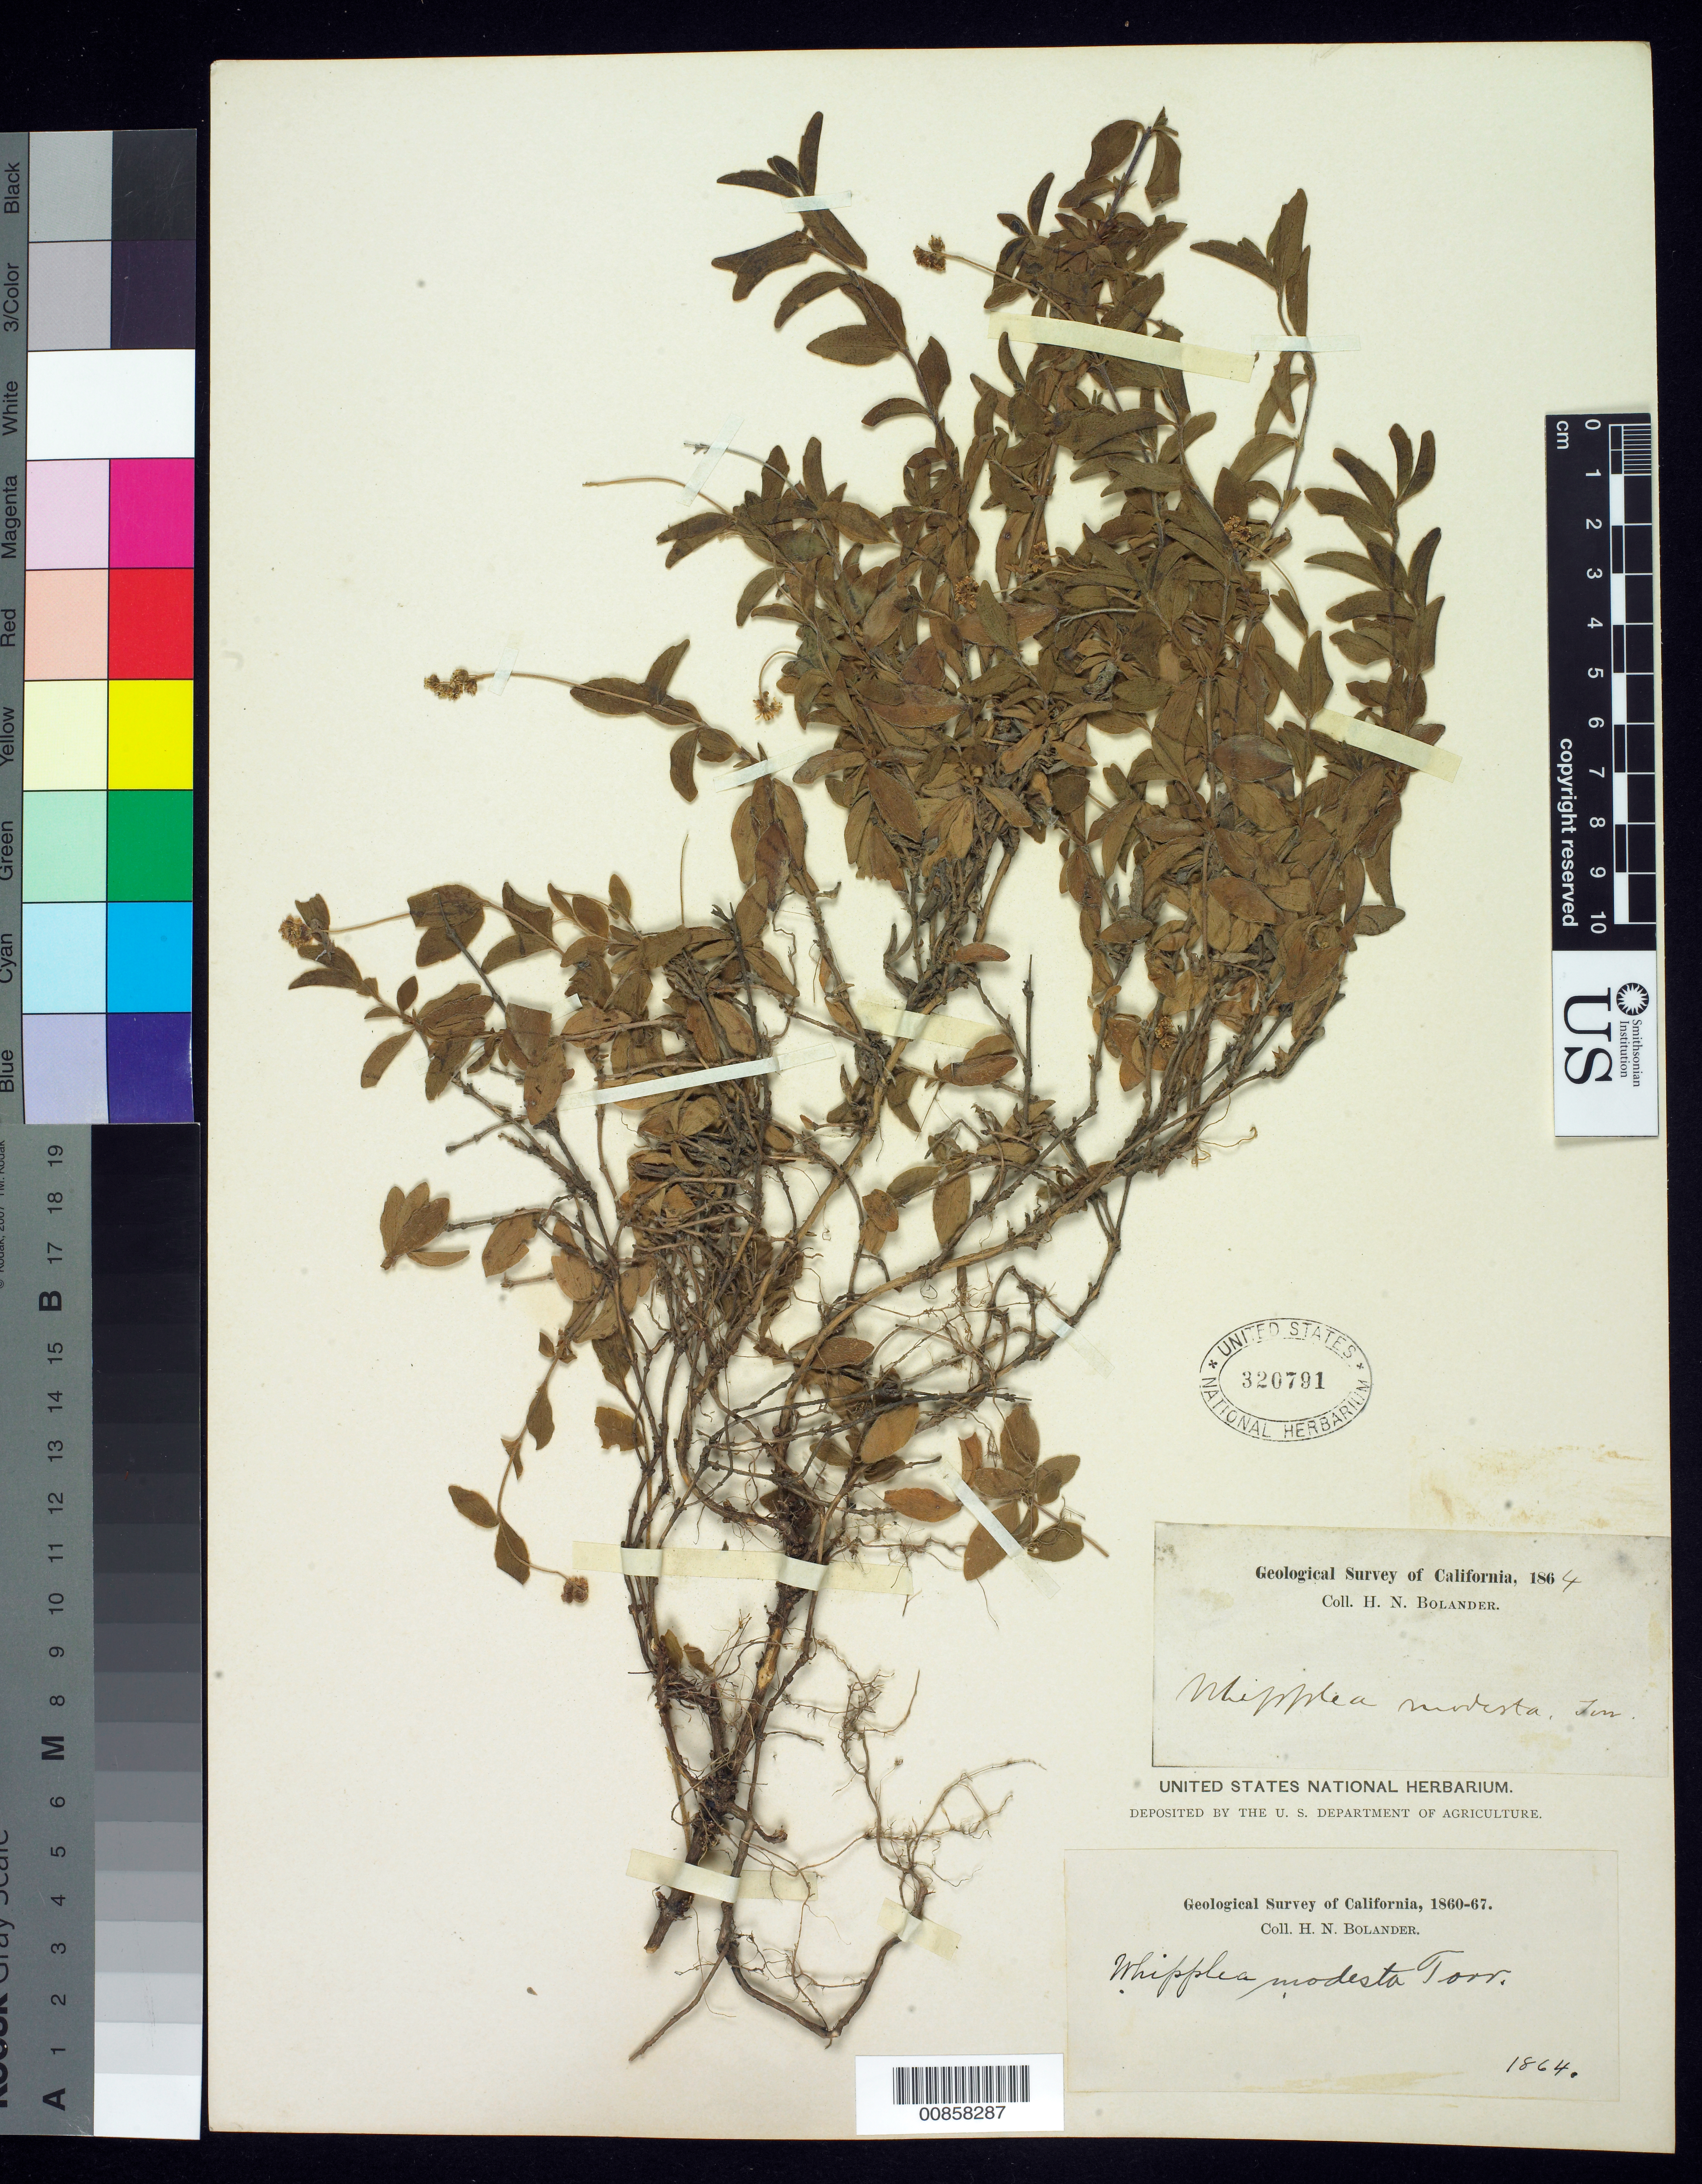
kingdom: Plantae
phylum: Tracheophyta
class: Magnoliopsida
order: Cornales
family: Hydrangeaceae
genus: Whipplea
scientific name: Whipplea modesta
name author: Torr.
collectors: H. Bolander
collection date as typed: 1864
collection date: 1864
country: United States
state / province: California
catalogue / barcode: US 320790